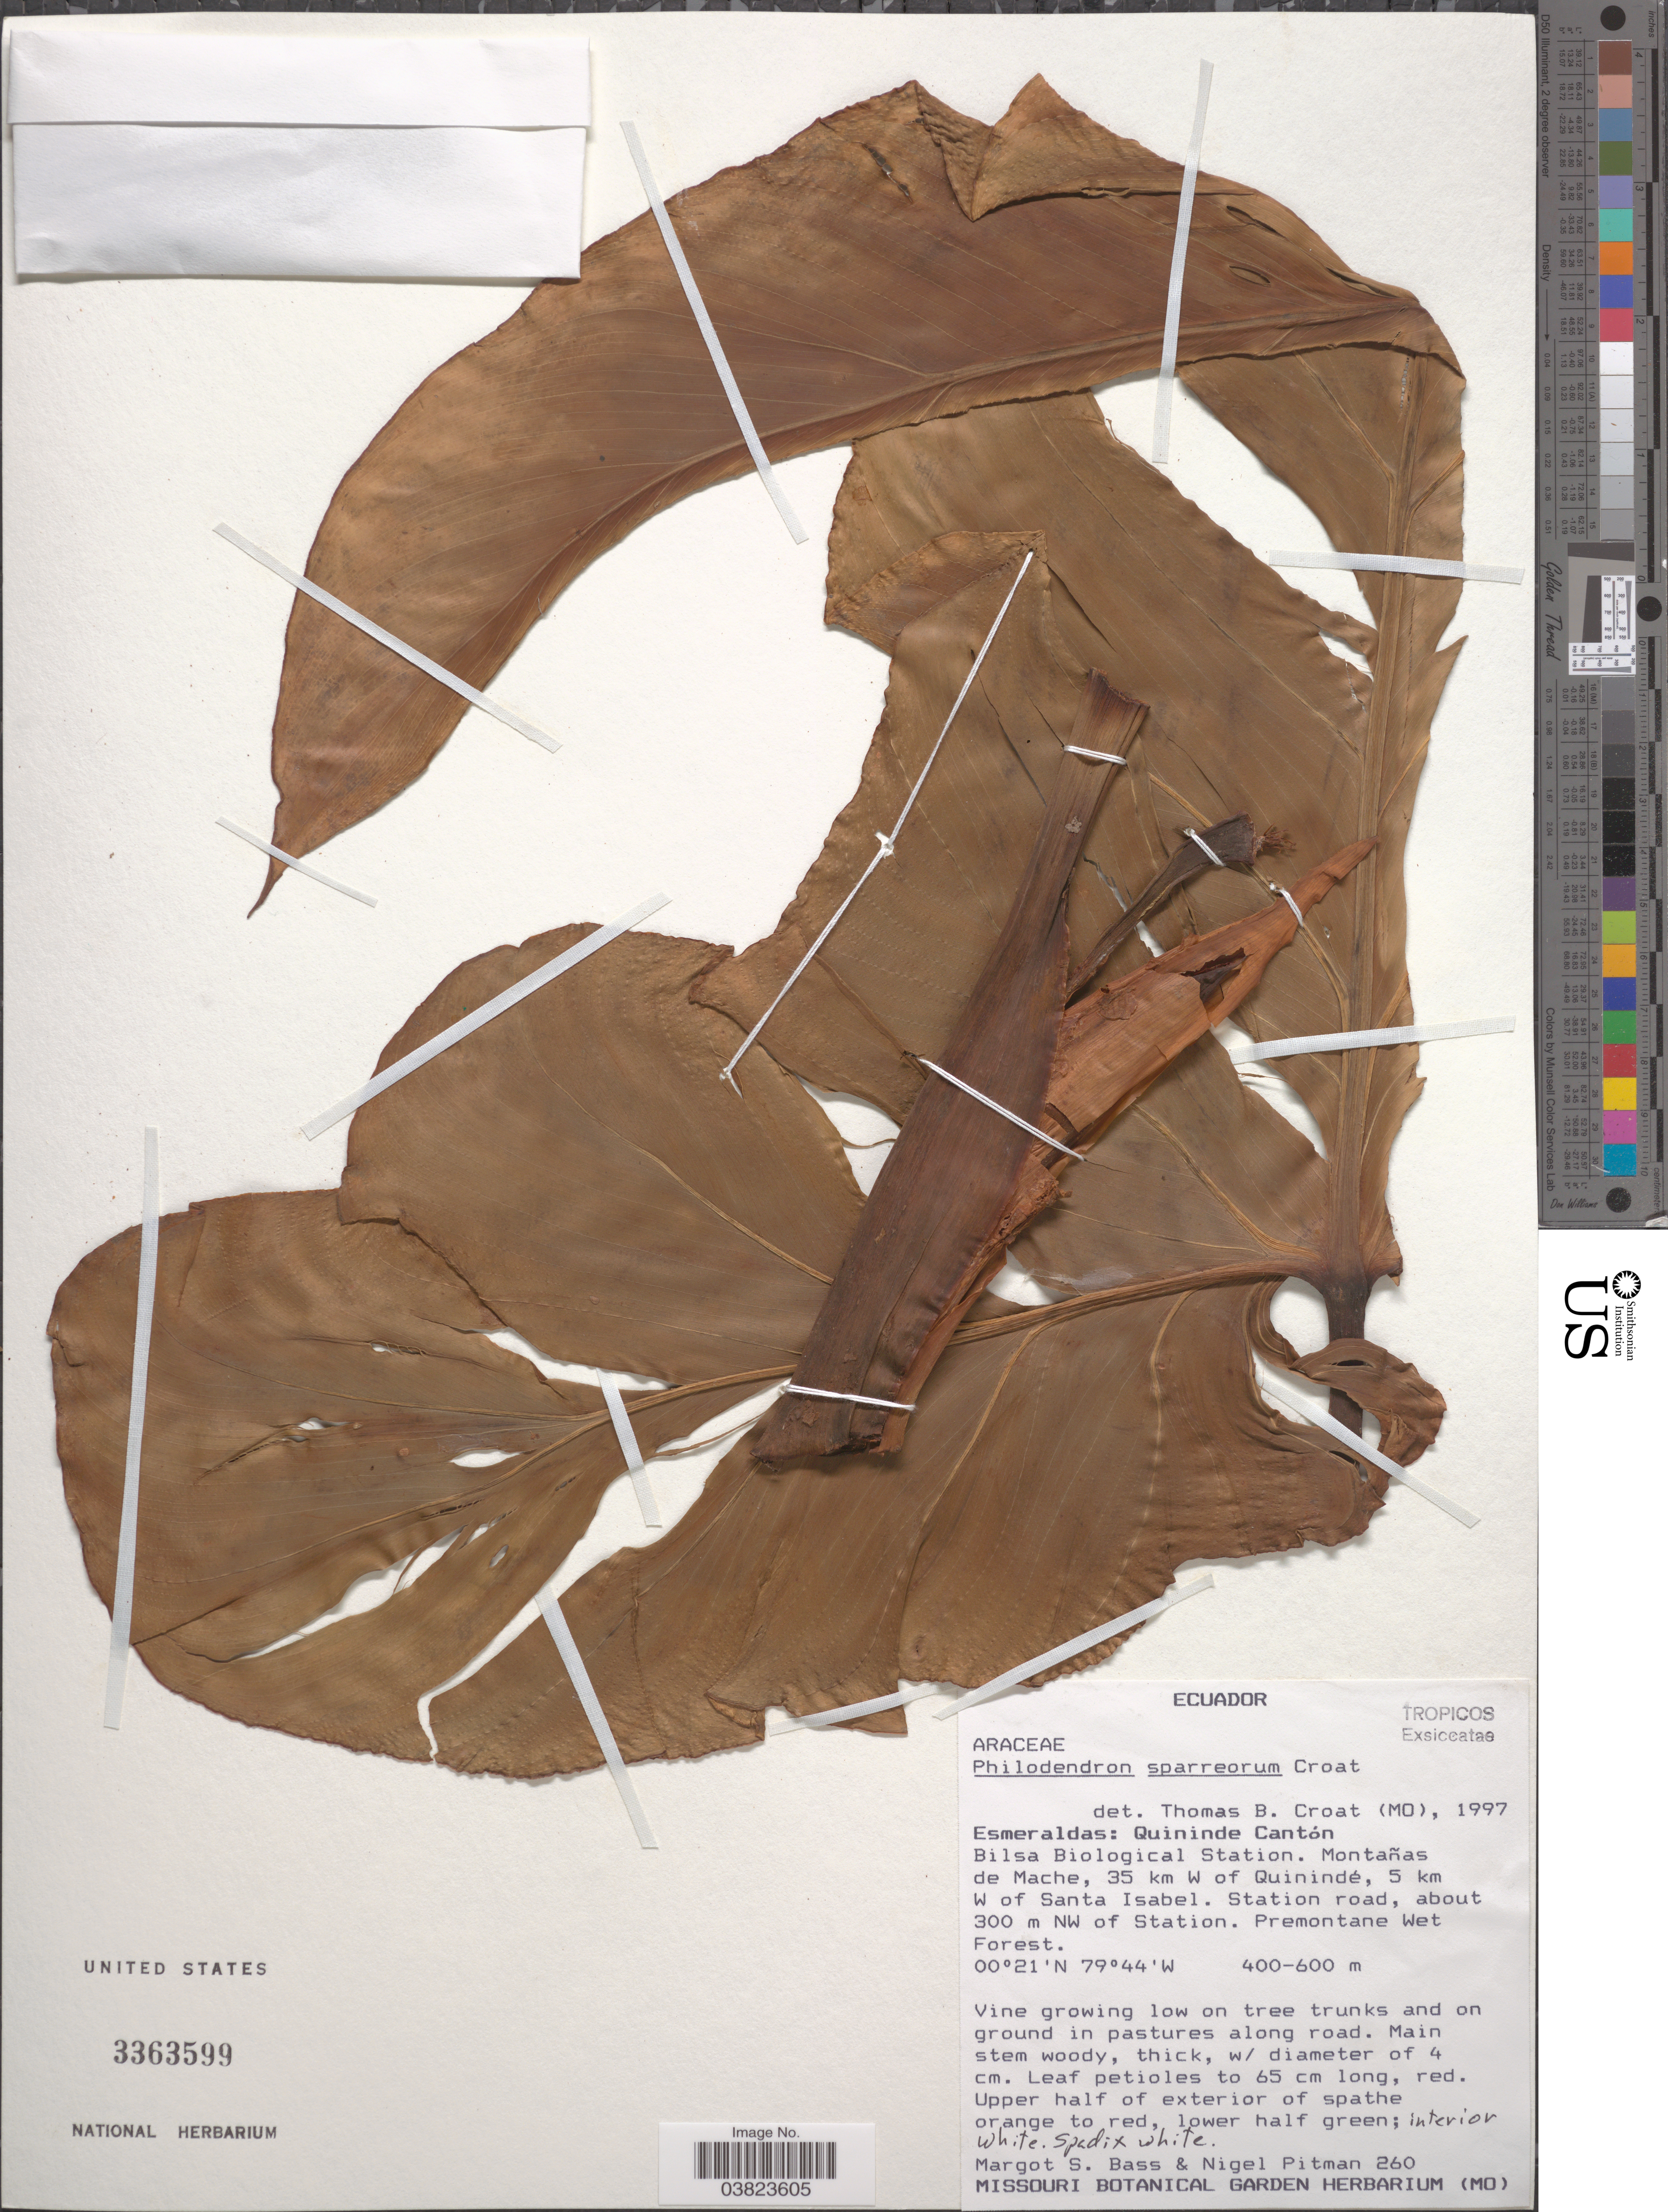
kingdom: Plantae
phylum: Tracheophyta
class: Liliopsida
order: Alismatales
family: Araceae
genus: Philodendron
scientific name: Philodendron sparreorum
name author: Croat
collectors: M. Bass & N. Pitman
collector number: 260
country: Ecuador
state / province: Esmeraldas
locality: Quininde Cantón. Bilsa Biological Station. Montañas de Mache, 35 km W of Quinindé, 5 km W of Santa Isabel. Station road, about 300 m NW of Station.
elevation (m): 400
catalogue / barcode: US 3363599